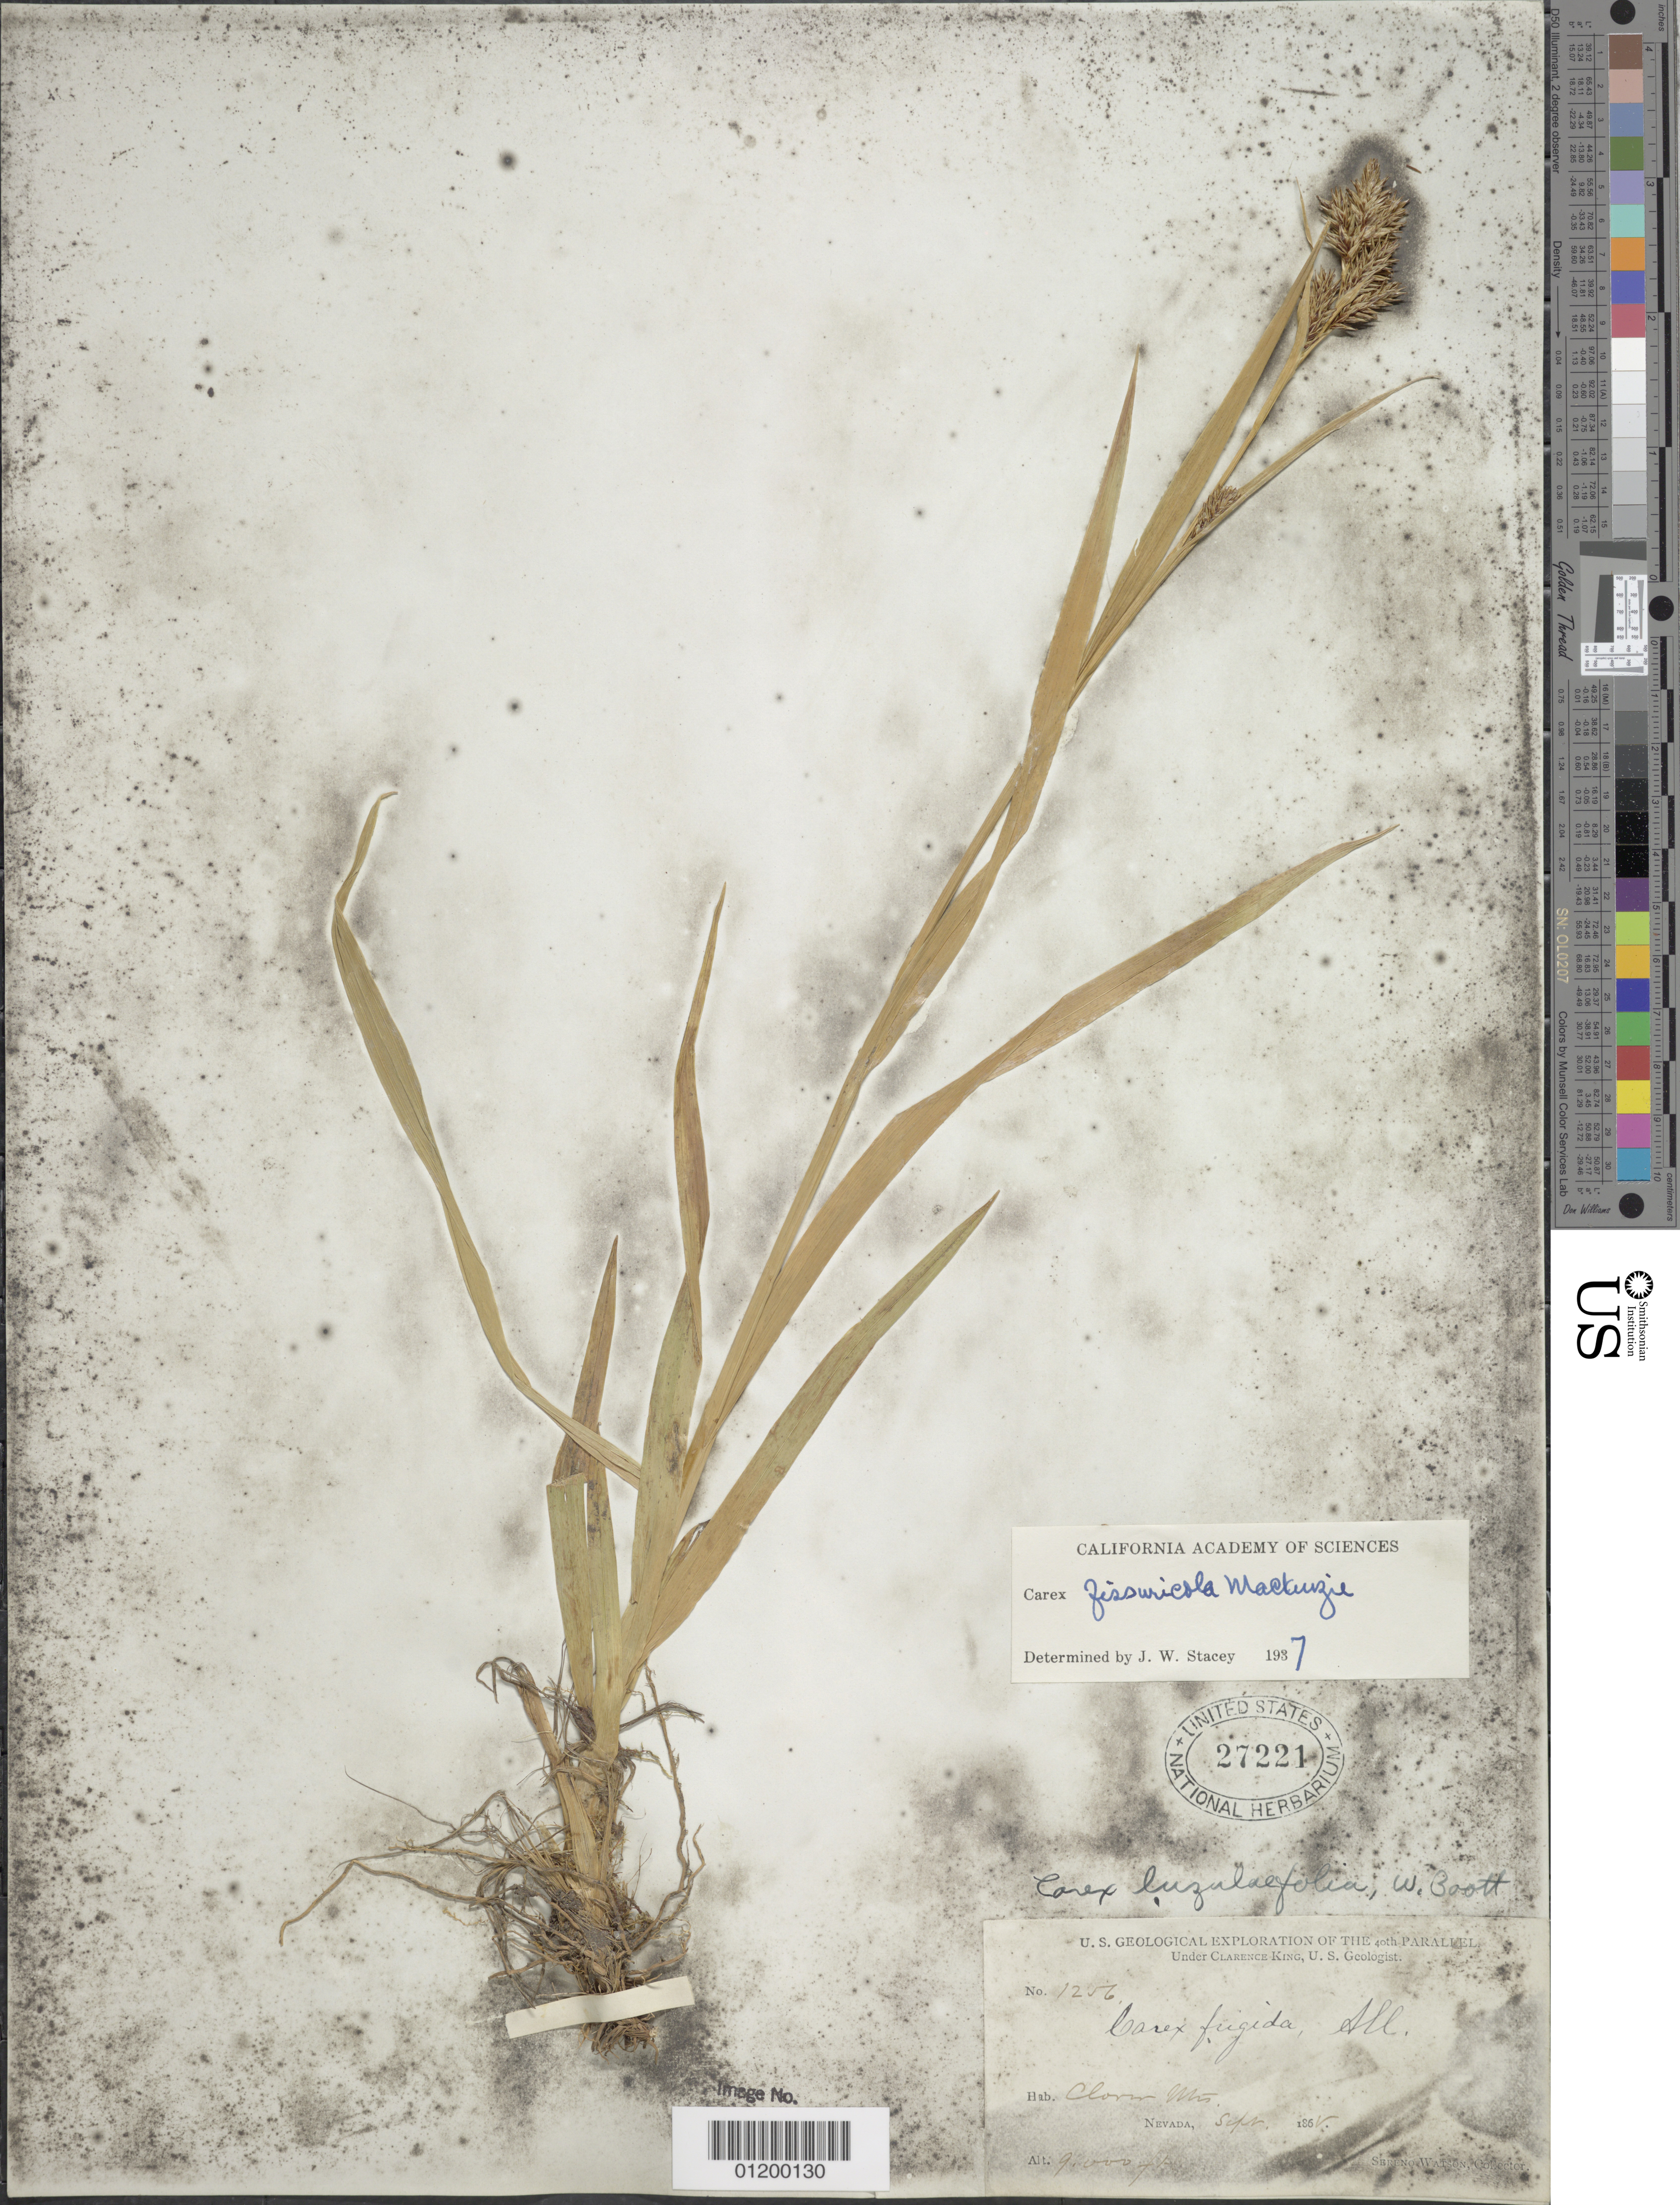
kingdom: Plantae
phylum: Tracheophyta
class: Liliopsida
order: Poales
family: Cyperaceae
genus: Carex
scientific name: Carex fissuricola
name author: Mack.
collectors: S. Watson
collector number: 1256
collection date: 1868-09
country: United States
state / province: Nevada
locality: Clover Mountains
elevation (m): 2743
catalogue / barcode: US 27221